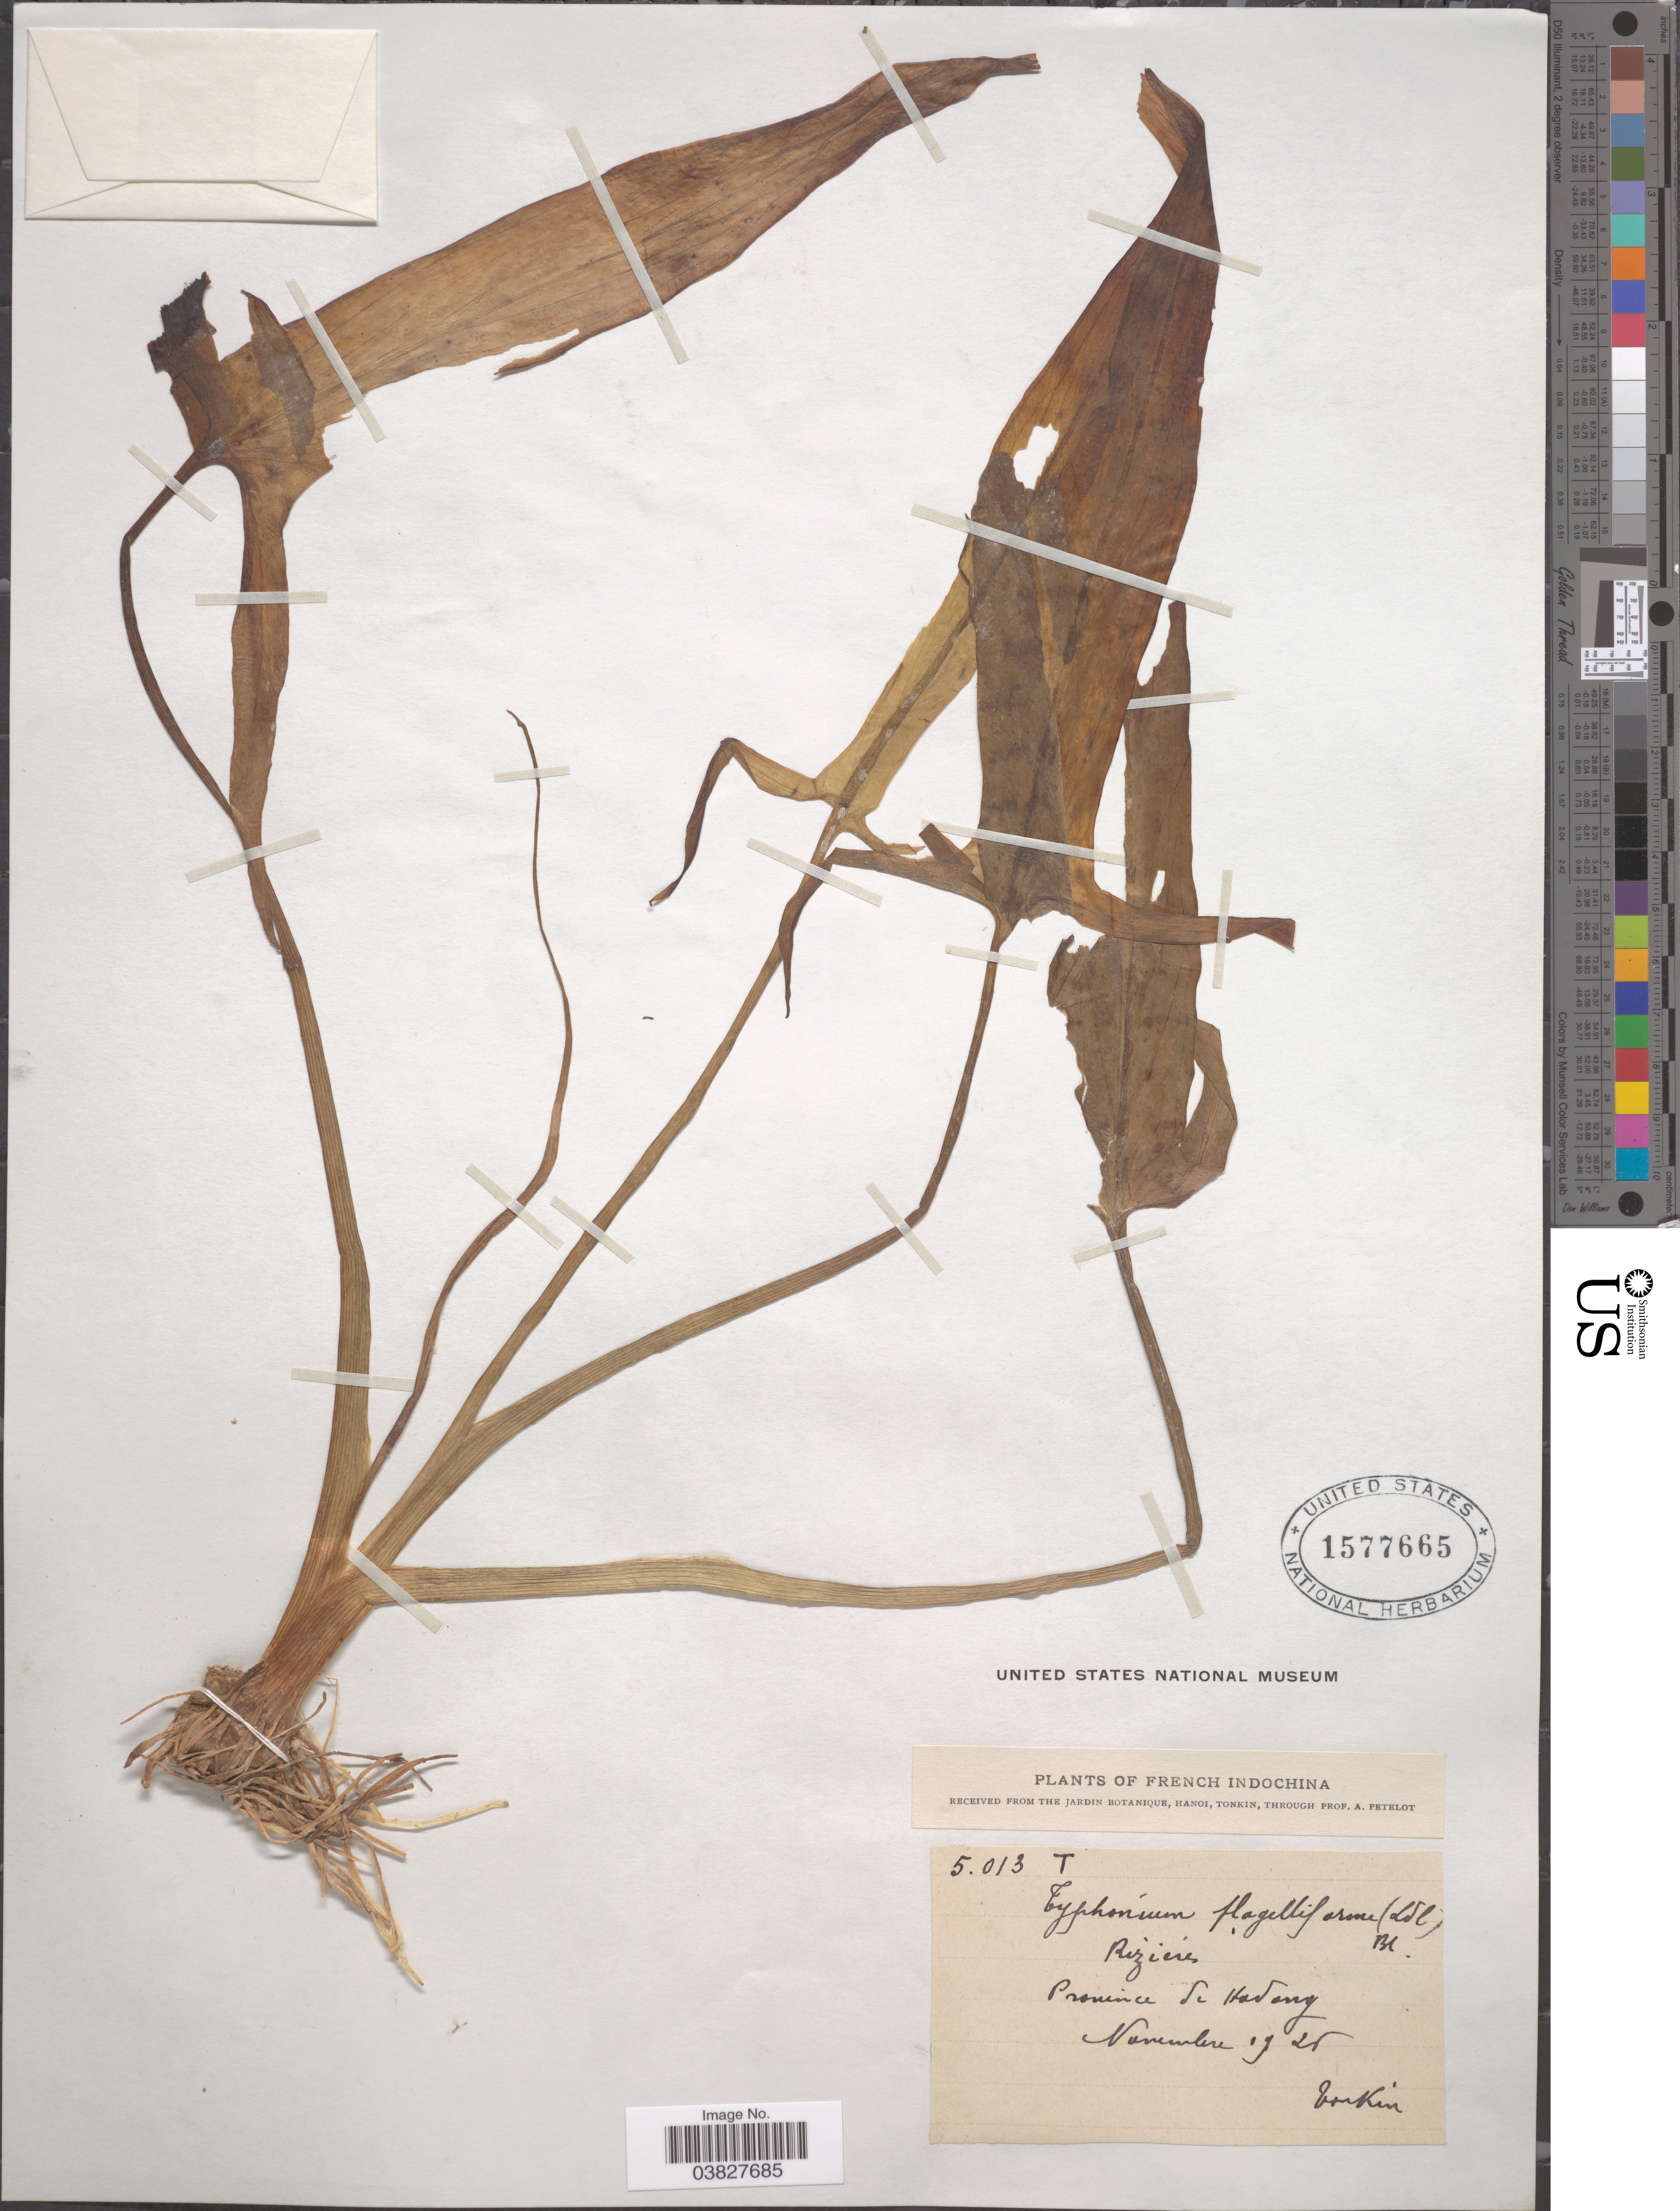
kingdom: Plantae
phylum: Tracheophyta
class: Liliopsida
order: Alismatales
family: Araceae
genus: Typhonium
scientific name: Typhonium flagelliforme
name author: (Lodd.) Blume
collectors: P. A. Pételot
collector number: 5013T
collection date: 1926-11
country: Vietnam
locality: French Indochina. Province de Hadang.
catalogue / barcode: US 1577665